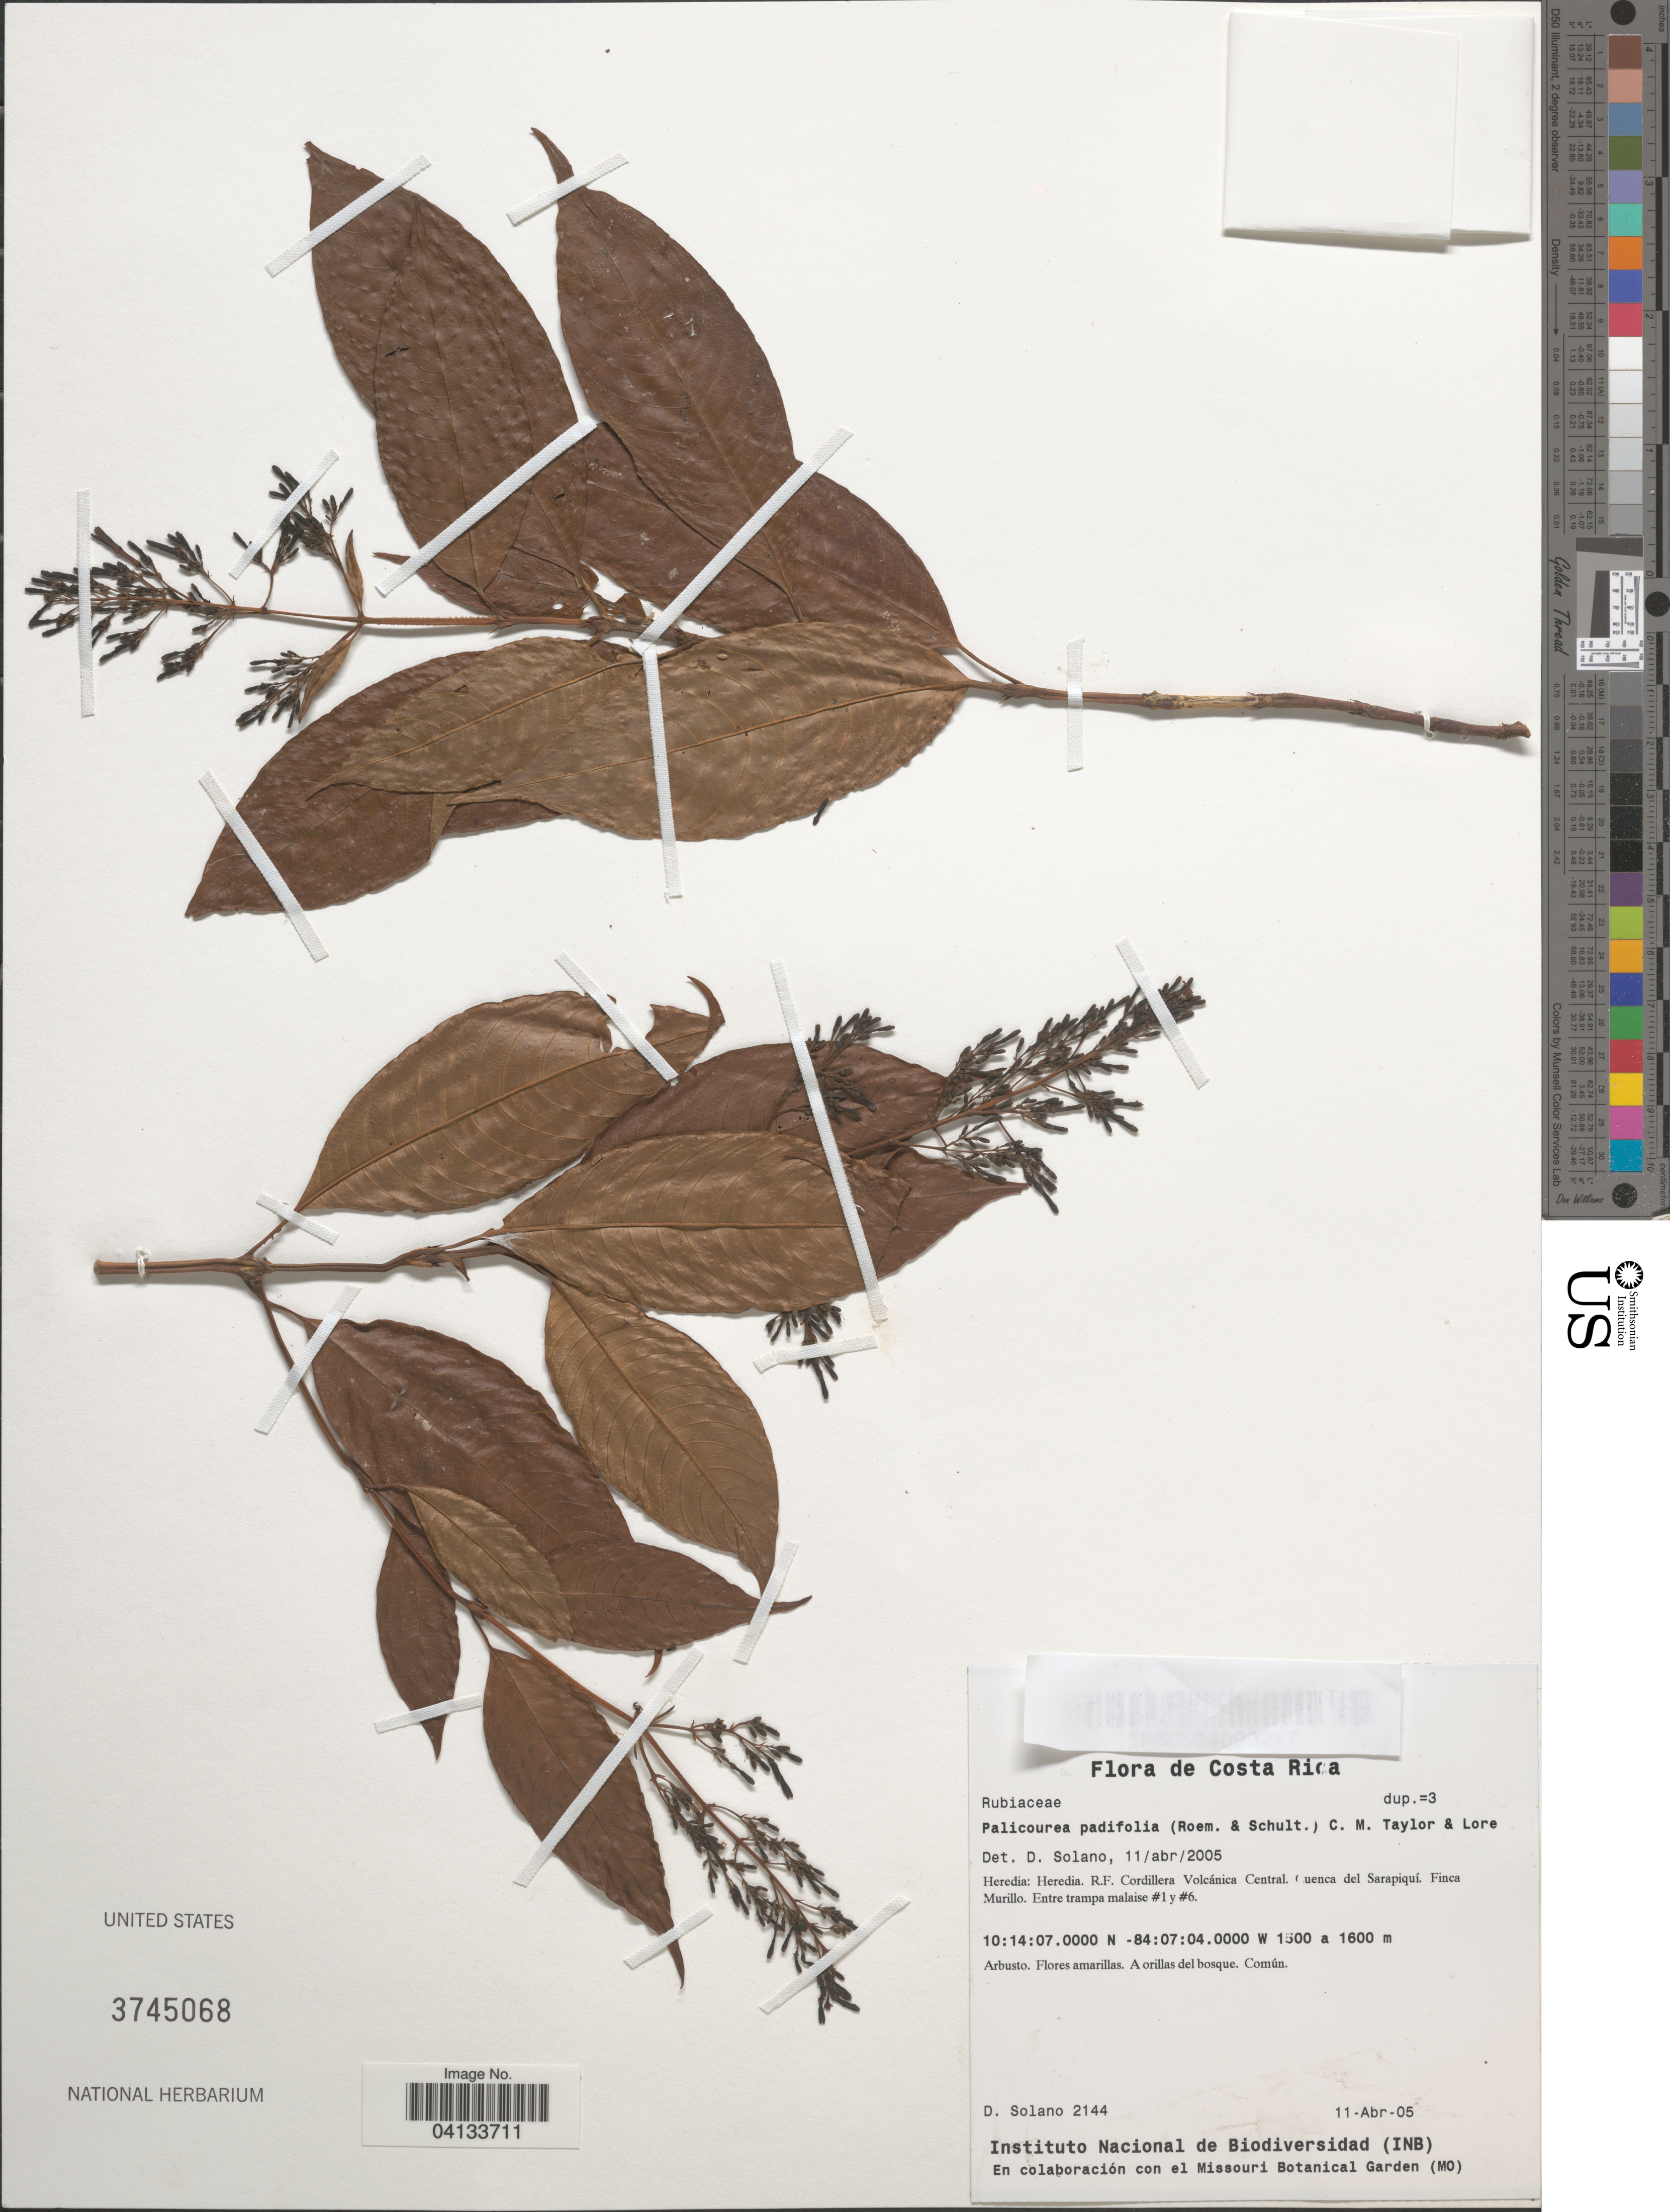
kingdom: Plantae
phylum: Tracheophyta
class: Magnoliopsida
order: Gentianales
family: Rubiaceae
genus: Palicourea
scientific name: Palicourea padifolia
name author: (Humb. & Bonpl. ex Roem. & Schult.) C.M. Taylor & Lorence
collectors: D. Solano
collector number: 2144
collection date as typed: Transcribed d/m/y: 11/4/5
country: Costa Rica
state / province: Heredia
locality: R.F. Cordillera Volcánica Central. Cuenca del Sarapiquí. Finca Murillo. Entre trampa malaise #1 y #6.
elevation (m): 1500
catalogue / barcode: US 3745068